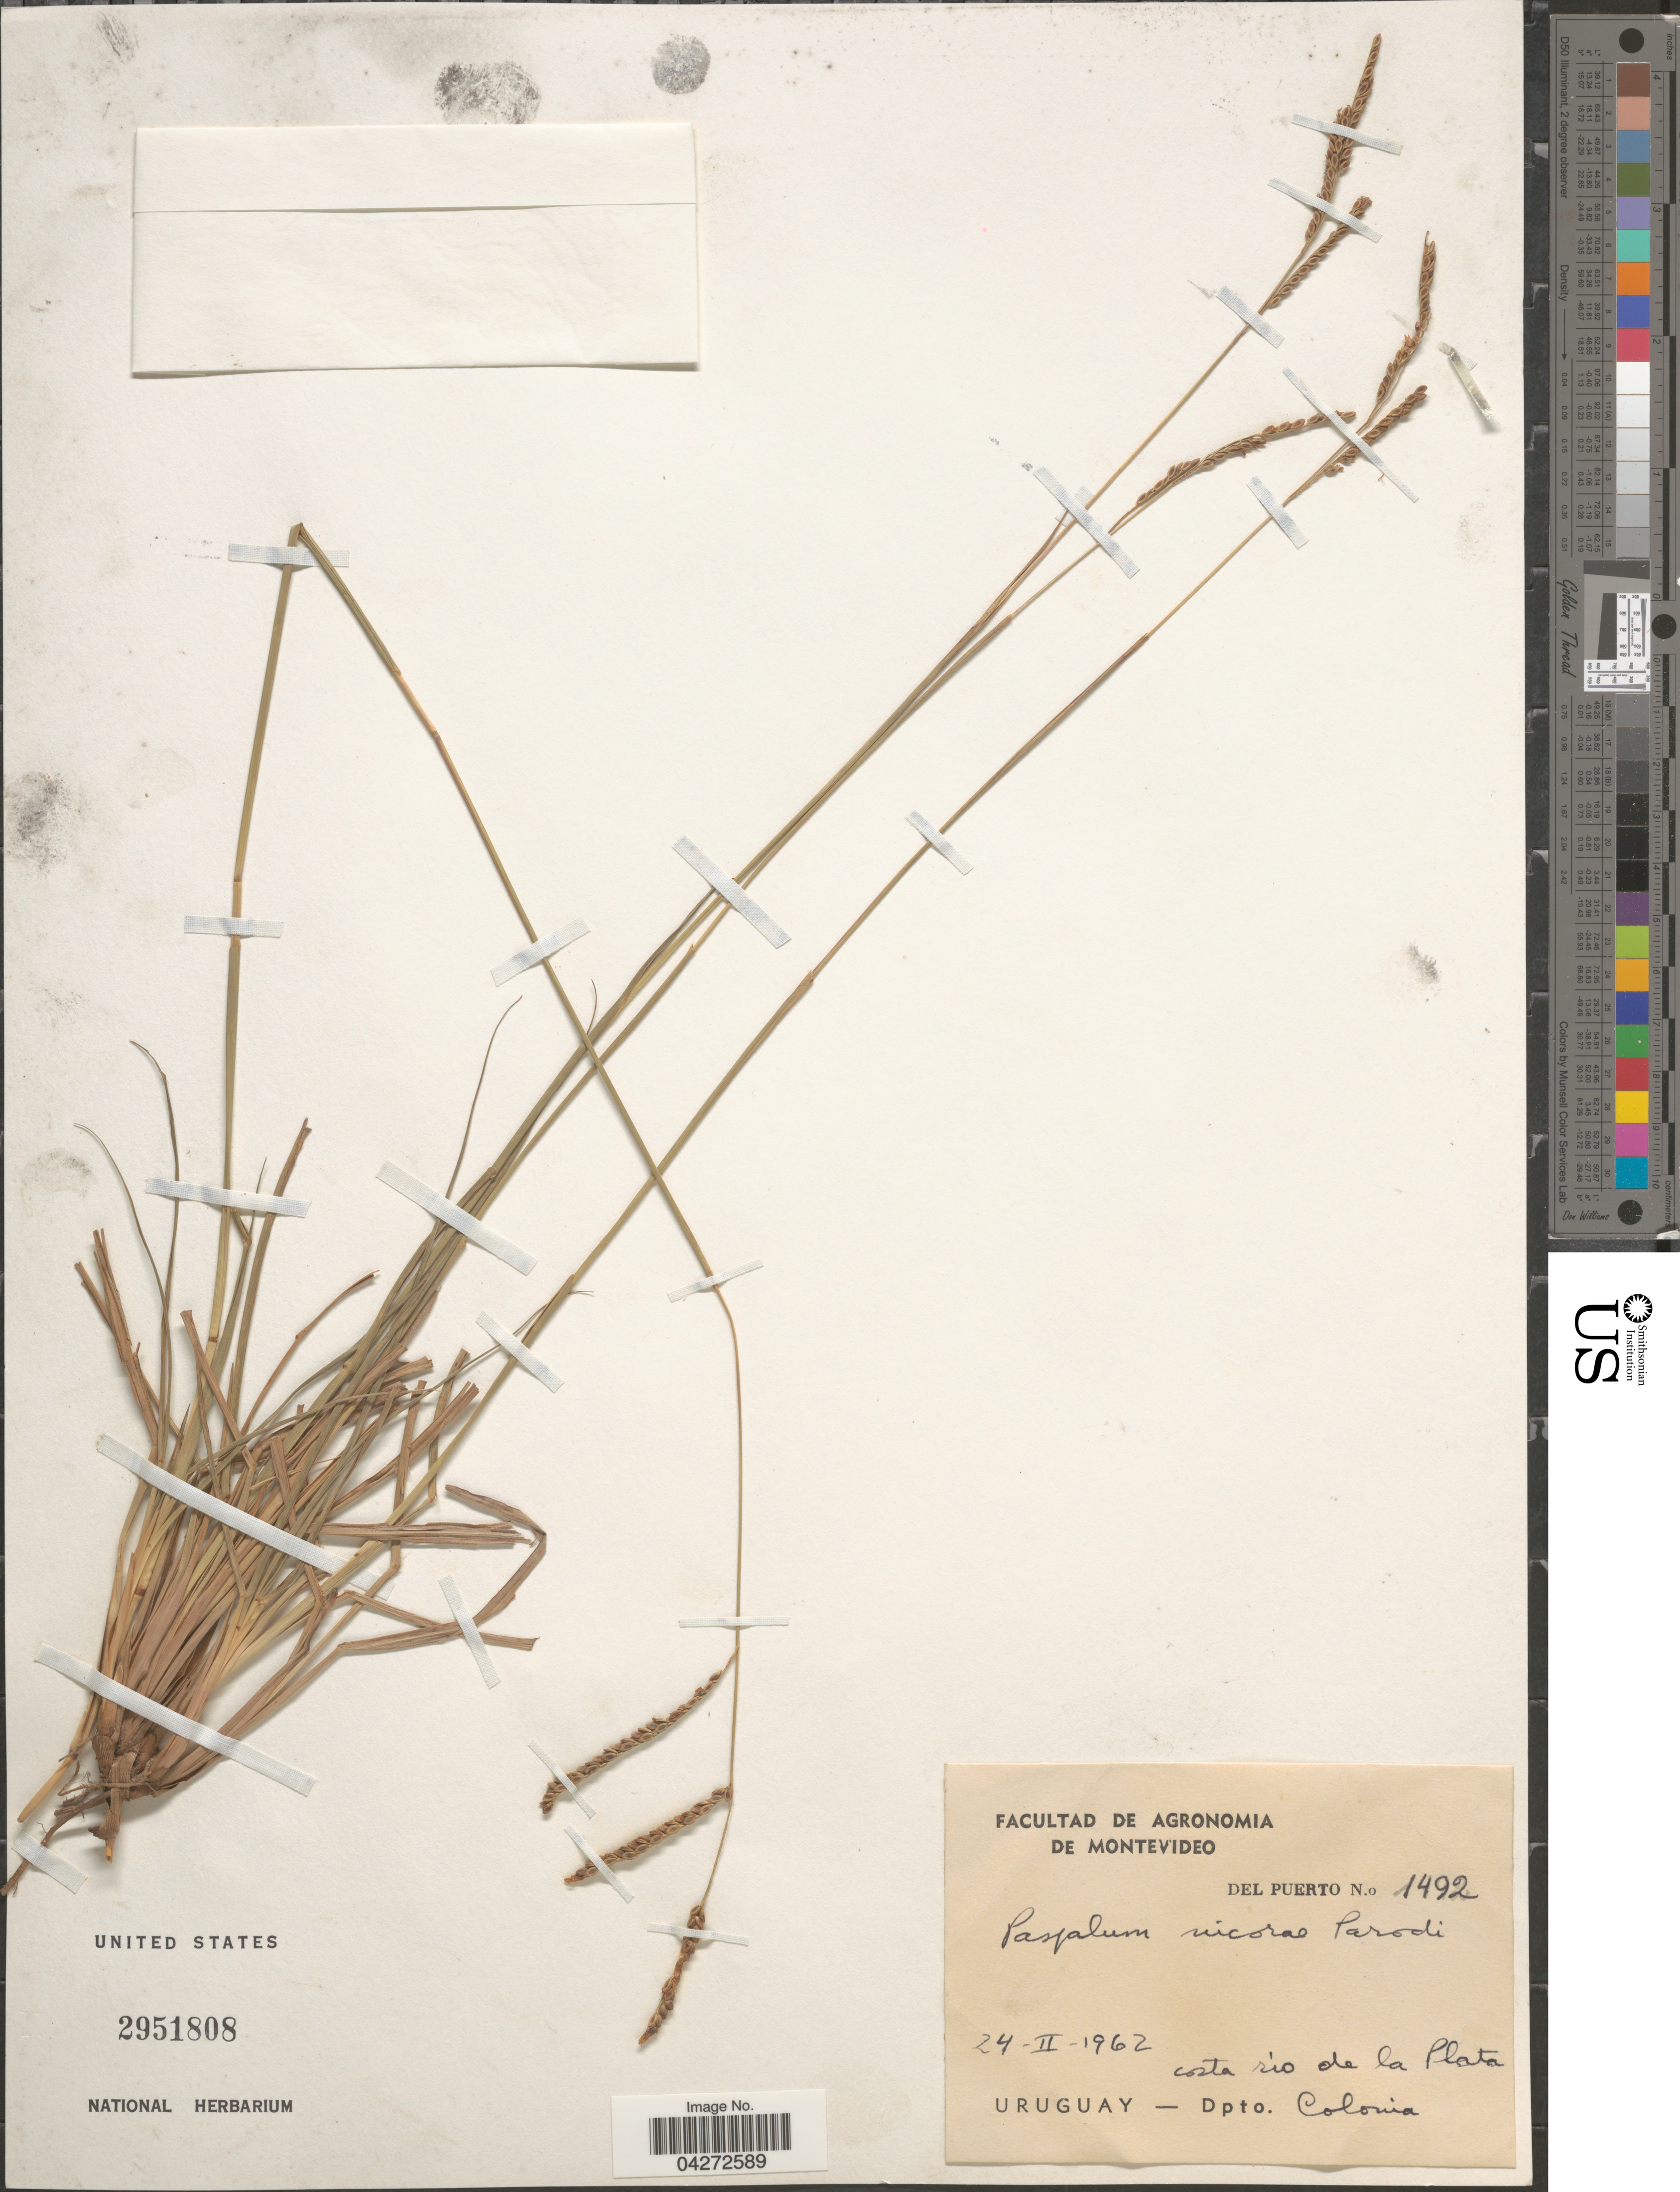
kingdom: Plantae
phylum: Tracheophyta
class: Liliopsida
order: Poales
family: Poaceae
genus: Paspalum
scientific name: Paspalum nicorae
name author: Parodi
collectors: Del Puerto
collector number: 1492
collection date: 1962-02-24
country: Uruguay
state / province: Colonia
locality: Costa río de la Plata. Dpto. Colonia.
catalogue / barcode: US 2951808